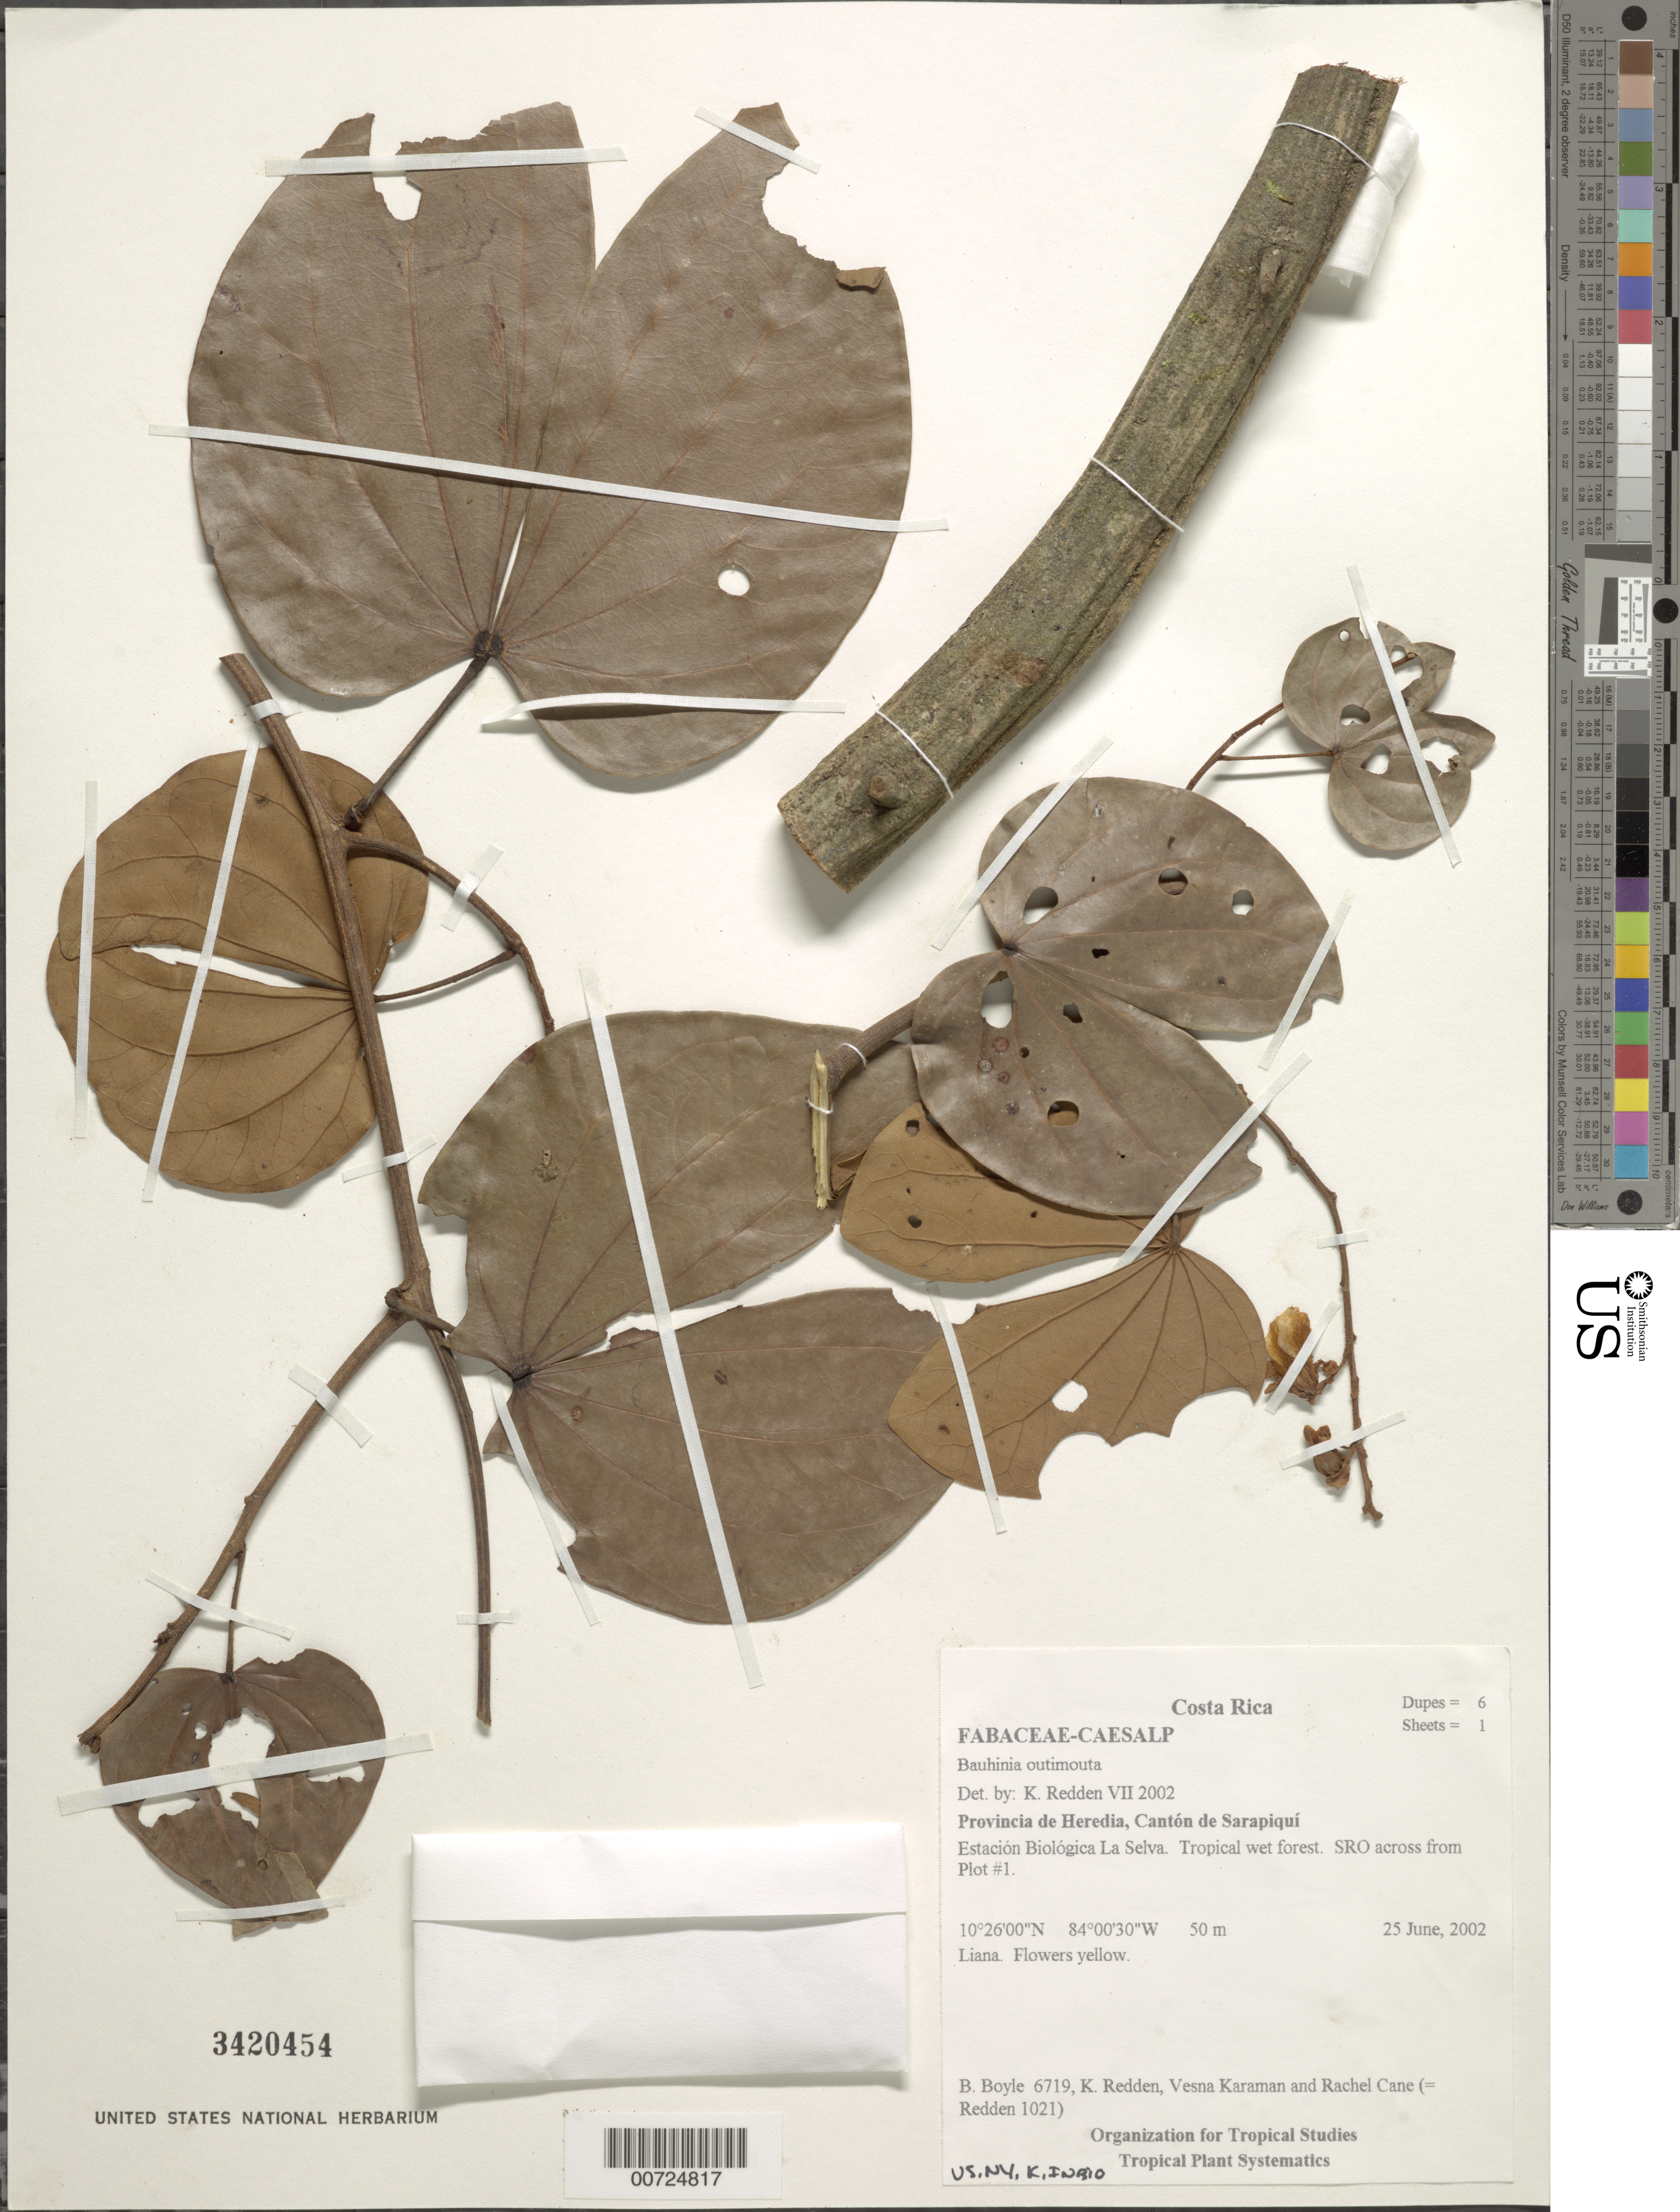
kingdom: Plantae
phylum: Tracheophyta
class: Magnoliopsida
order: Fabales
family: Fabaceae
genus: Bauhinia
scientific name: Bauhinia outimouta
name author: Aubl.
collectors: B. Boyle, K. M. Redden, V. Karaman & R. Cane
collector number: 6719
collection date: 2002-06-25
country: Costa Rica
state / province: Heredia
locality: Canton de Sarapiqui. Estacion Biological La Selva. Tropical wet forest. SRO across from Plot # 1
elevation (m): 50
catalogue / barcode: US 3420454